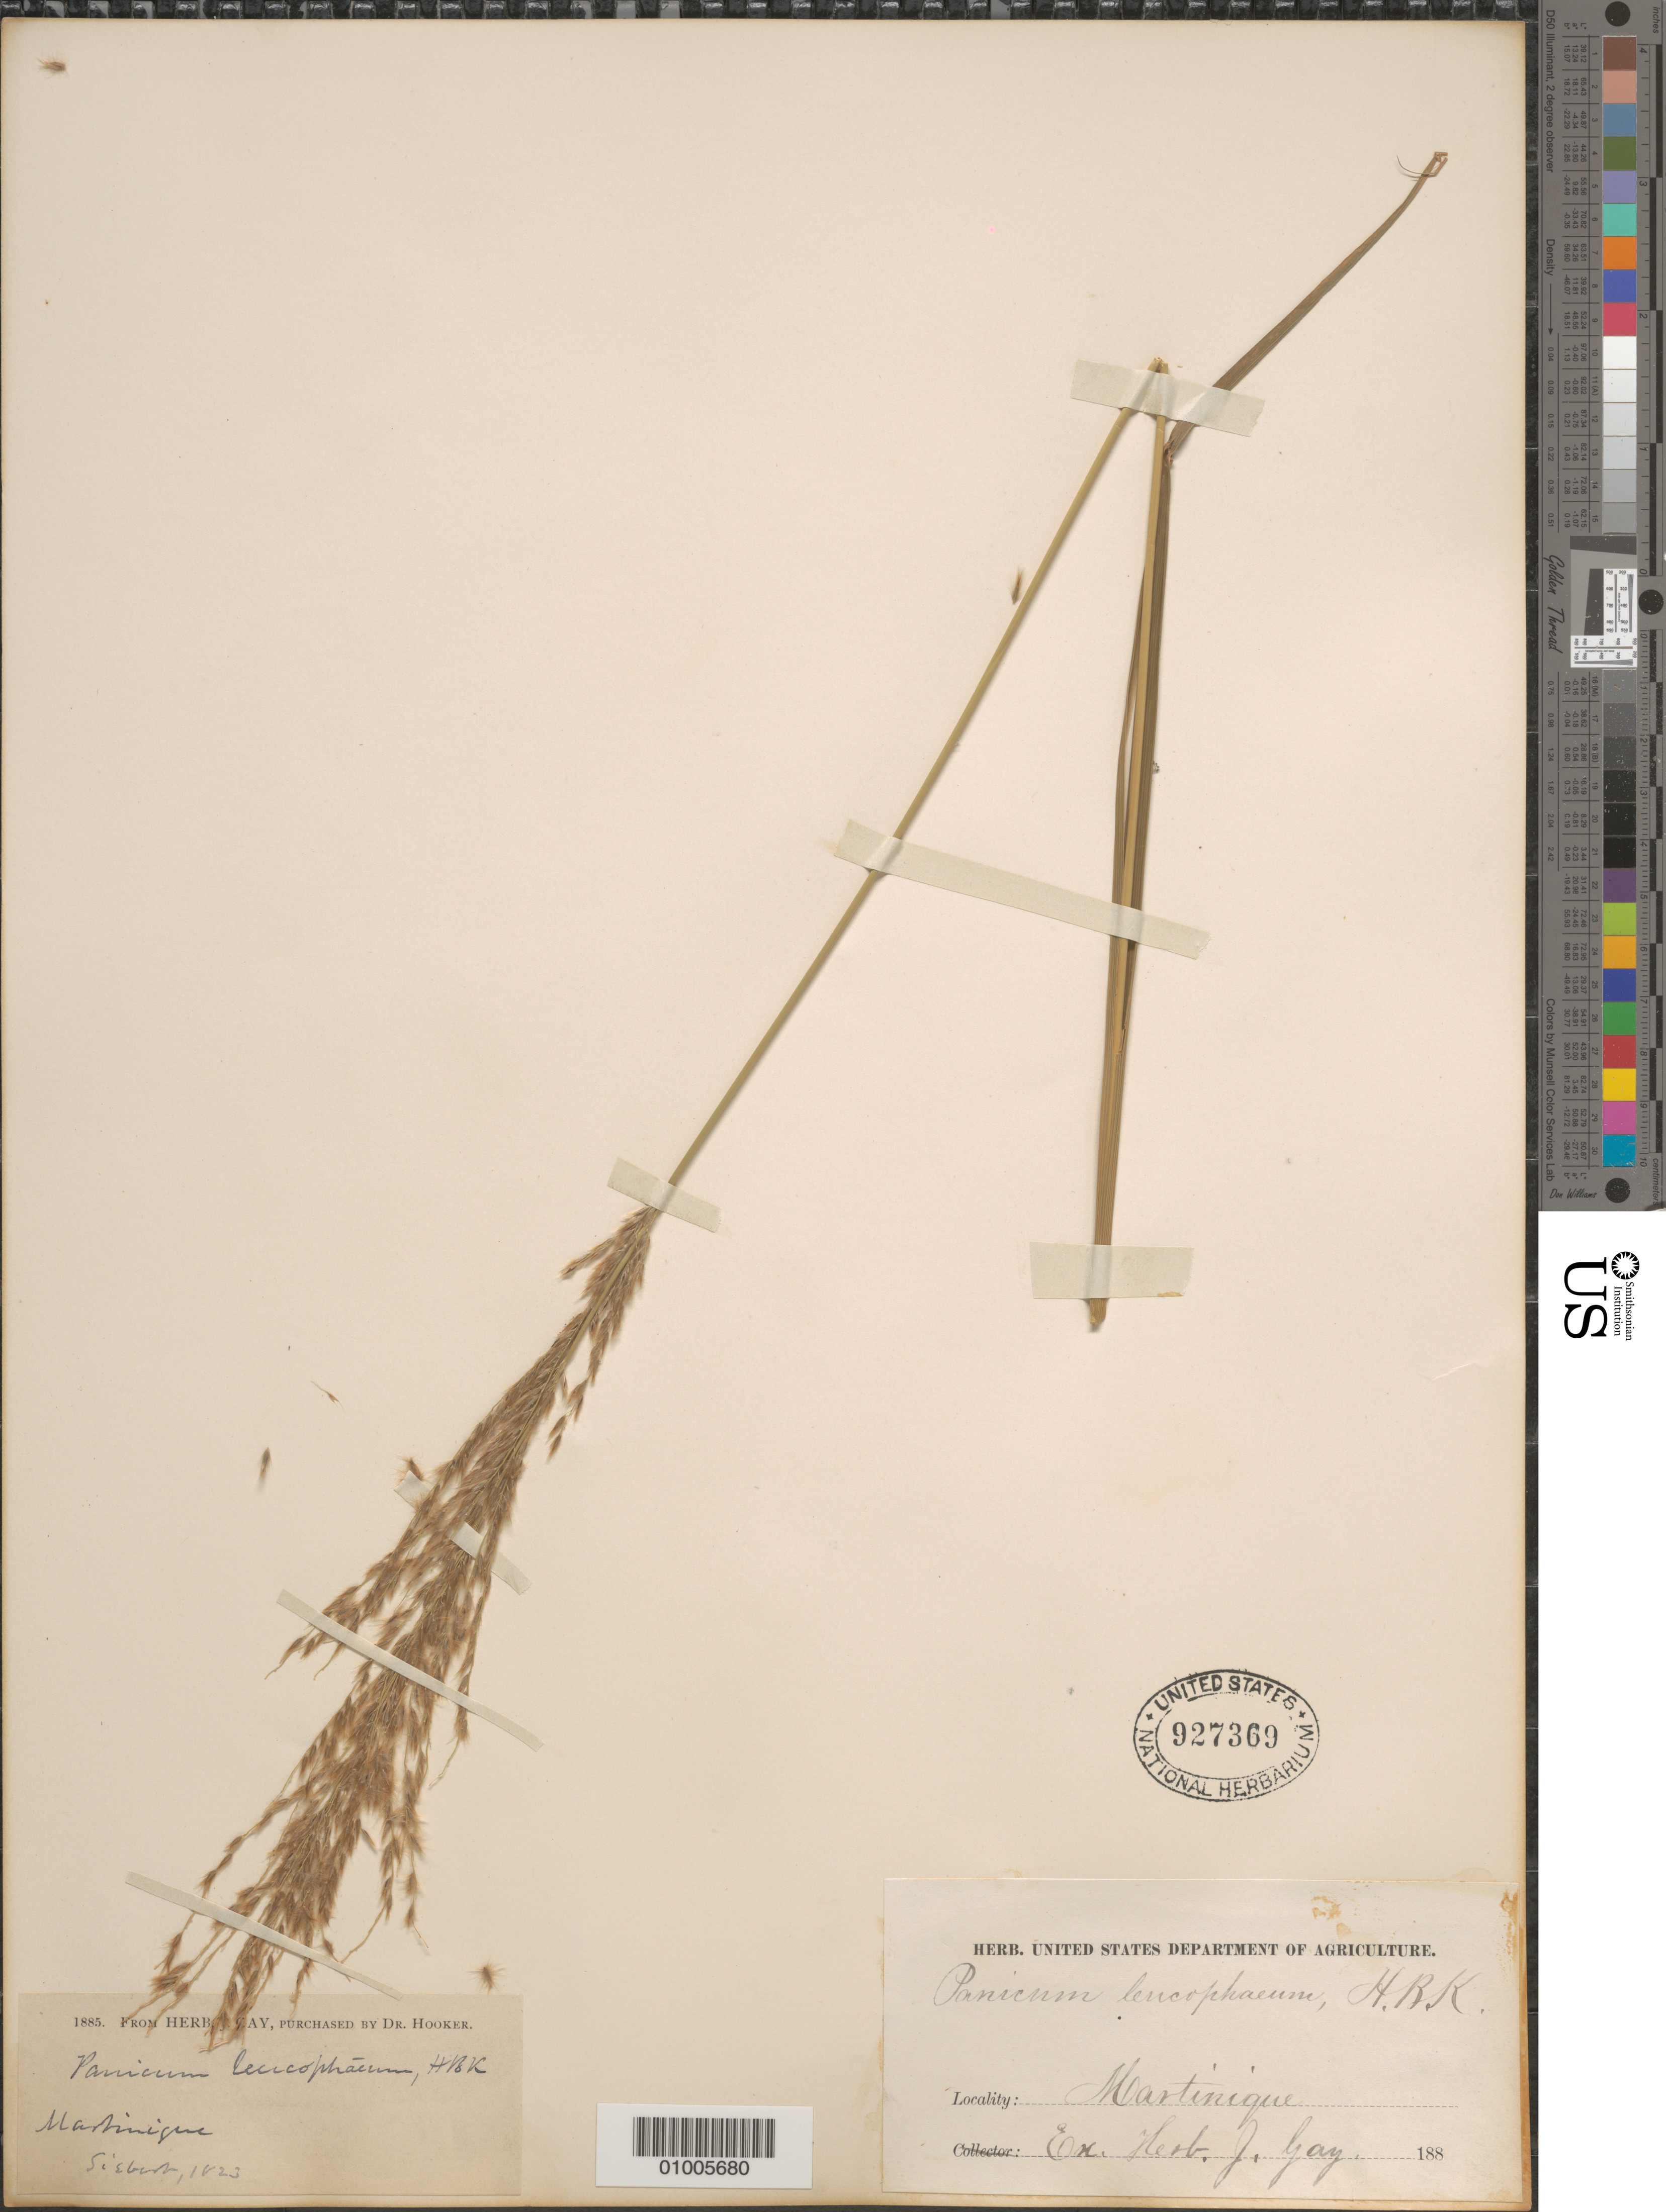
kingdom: Plantae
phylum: Tracheophyta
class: Liliopsida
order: Poales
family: Poaceae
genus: Digitaria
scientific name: Digitaria insularis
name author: (L.) Mez ex Ekman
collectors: J. Gay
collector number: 188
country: Martinique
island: Martinique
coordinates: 0 N, 0 E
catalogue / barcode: US 927369